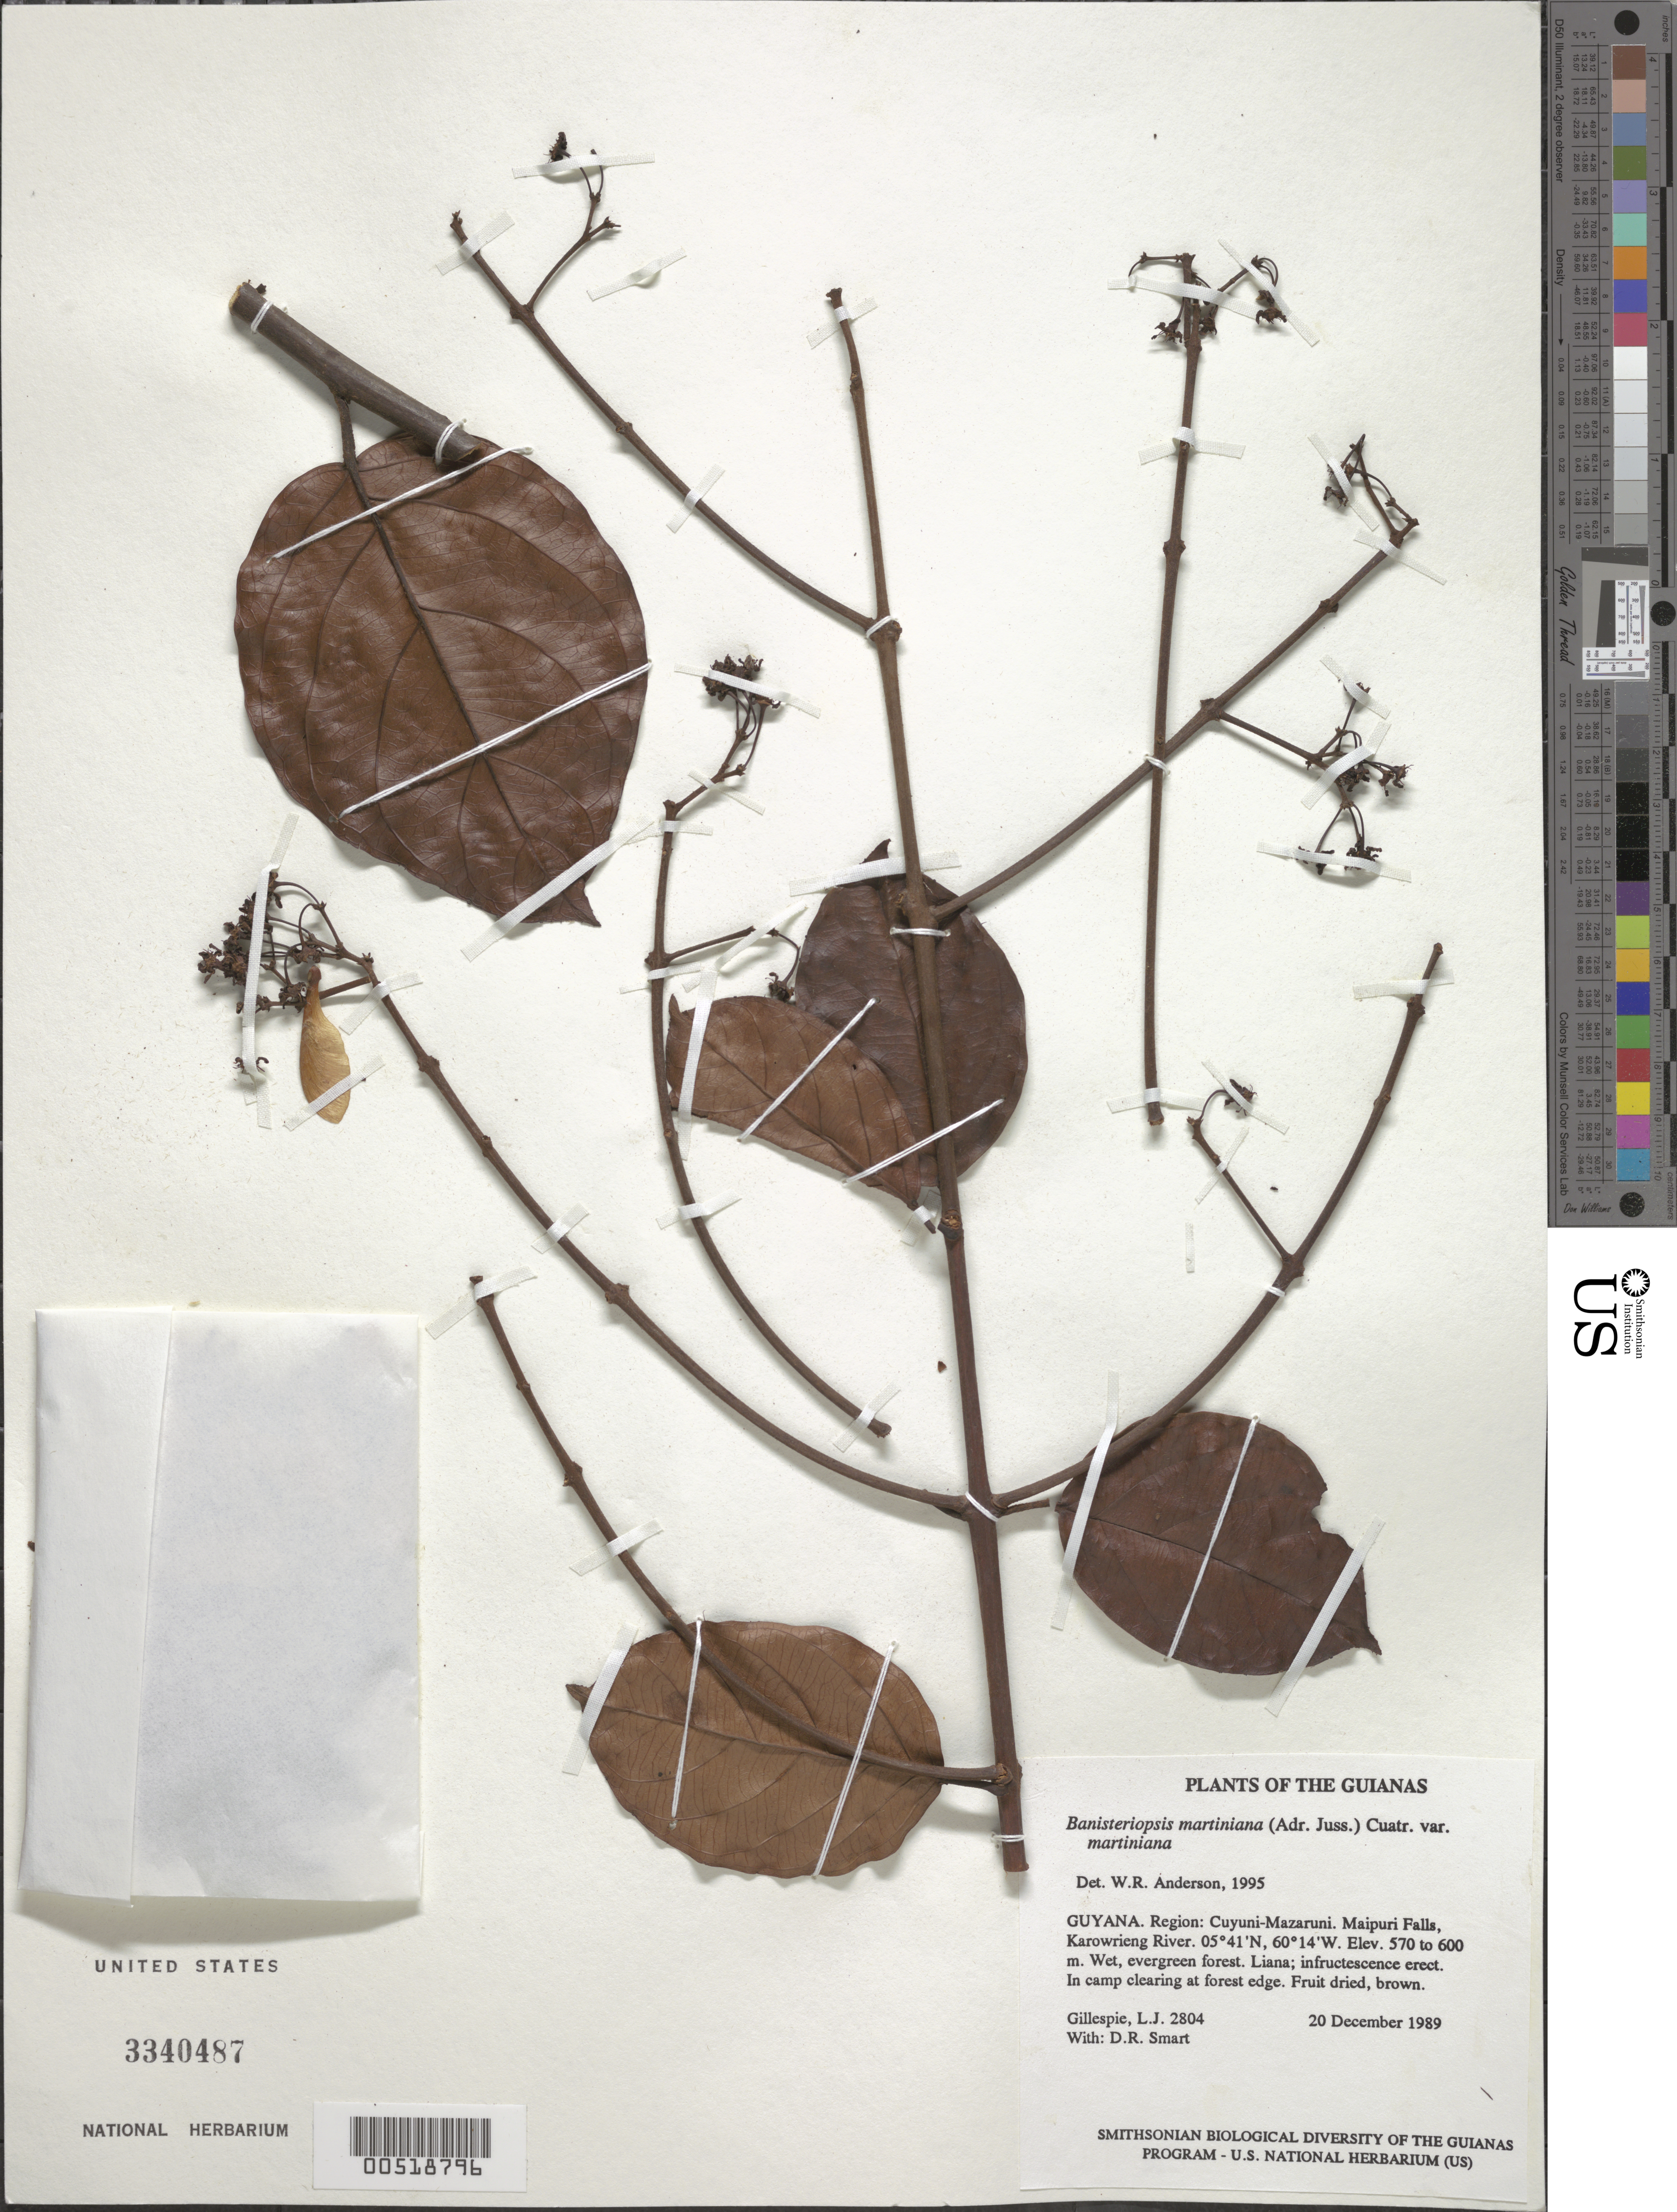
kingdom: Plantae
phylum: Tracheophyta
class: Magnoliopsida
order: Malpighiales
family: Malpighiaceae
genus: Banisteriopsis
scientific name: Banisteriopsis martiniana var. martiniana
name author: (A. Juss.) Cuatrec.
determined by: Anderson, W. R., (MICH), University of Michigan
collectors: L. J. Gillespie & D. R. Smart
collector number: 2804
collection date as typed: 20 December 1989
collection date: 1989-12-20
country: Guyana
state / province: Cuyuni-Mazaruni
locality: Maipuri Falls, Karowrieng River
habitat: Wet, evergreen forest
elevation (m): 570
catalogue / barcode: US 3340487